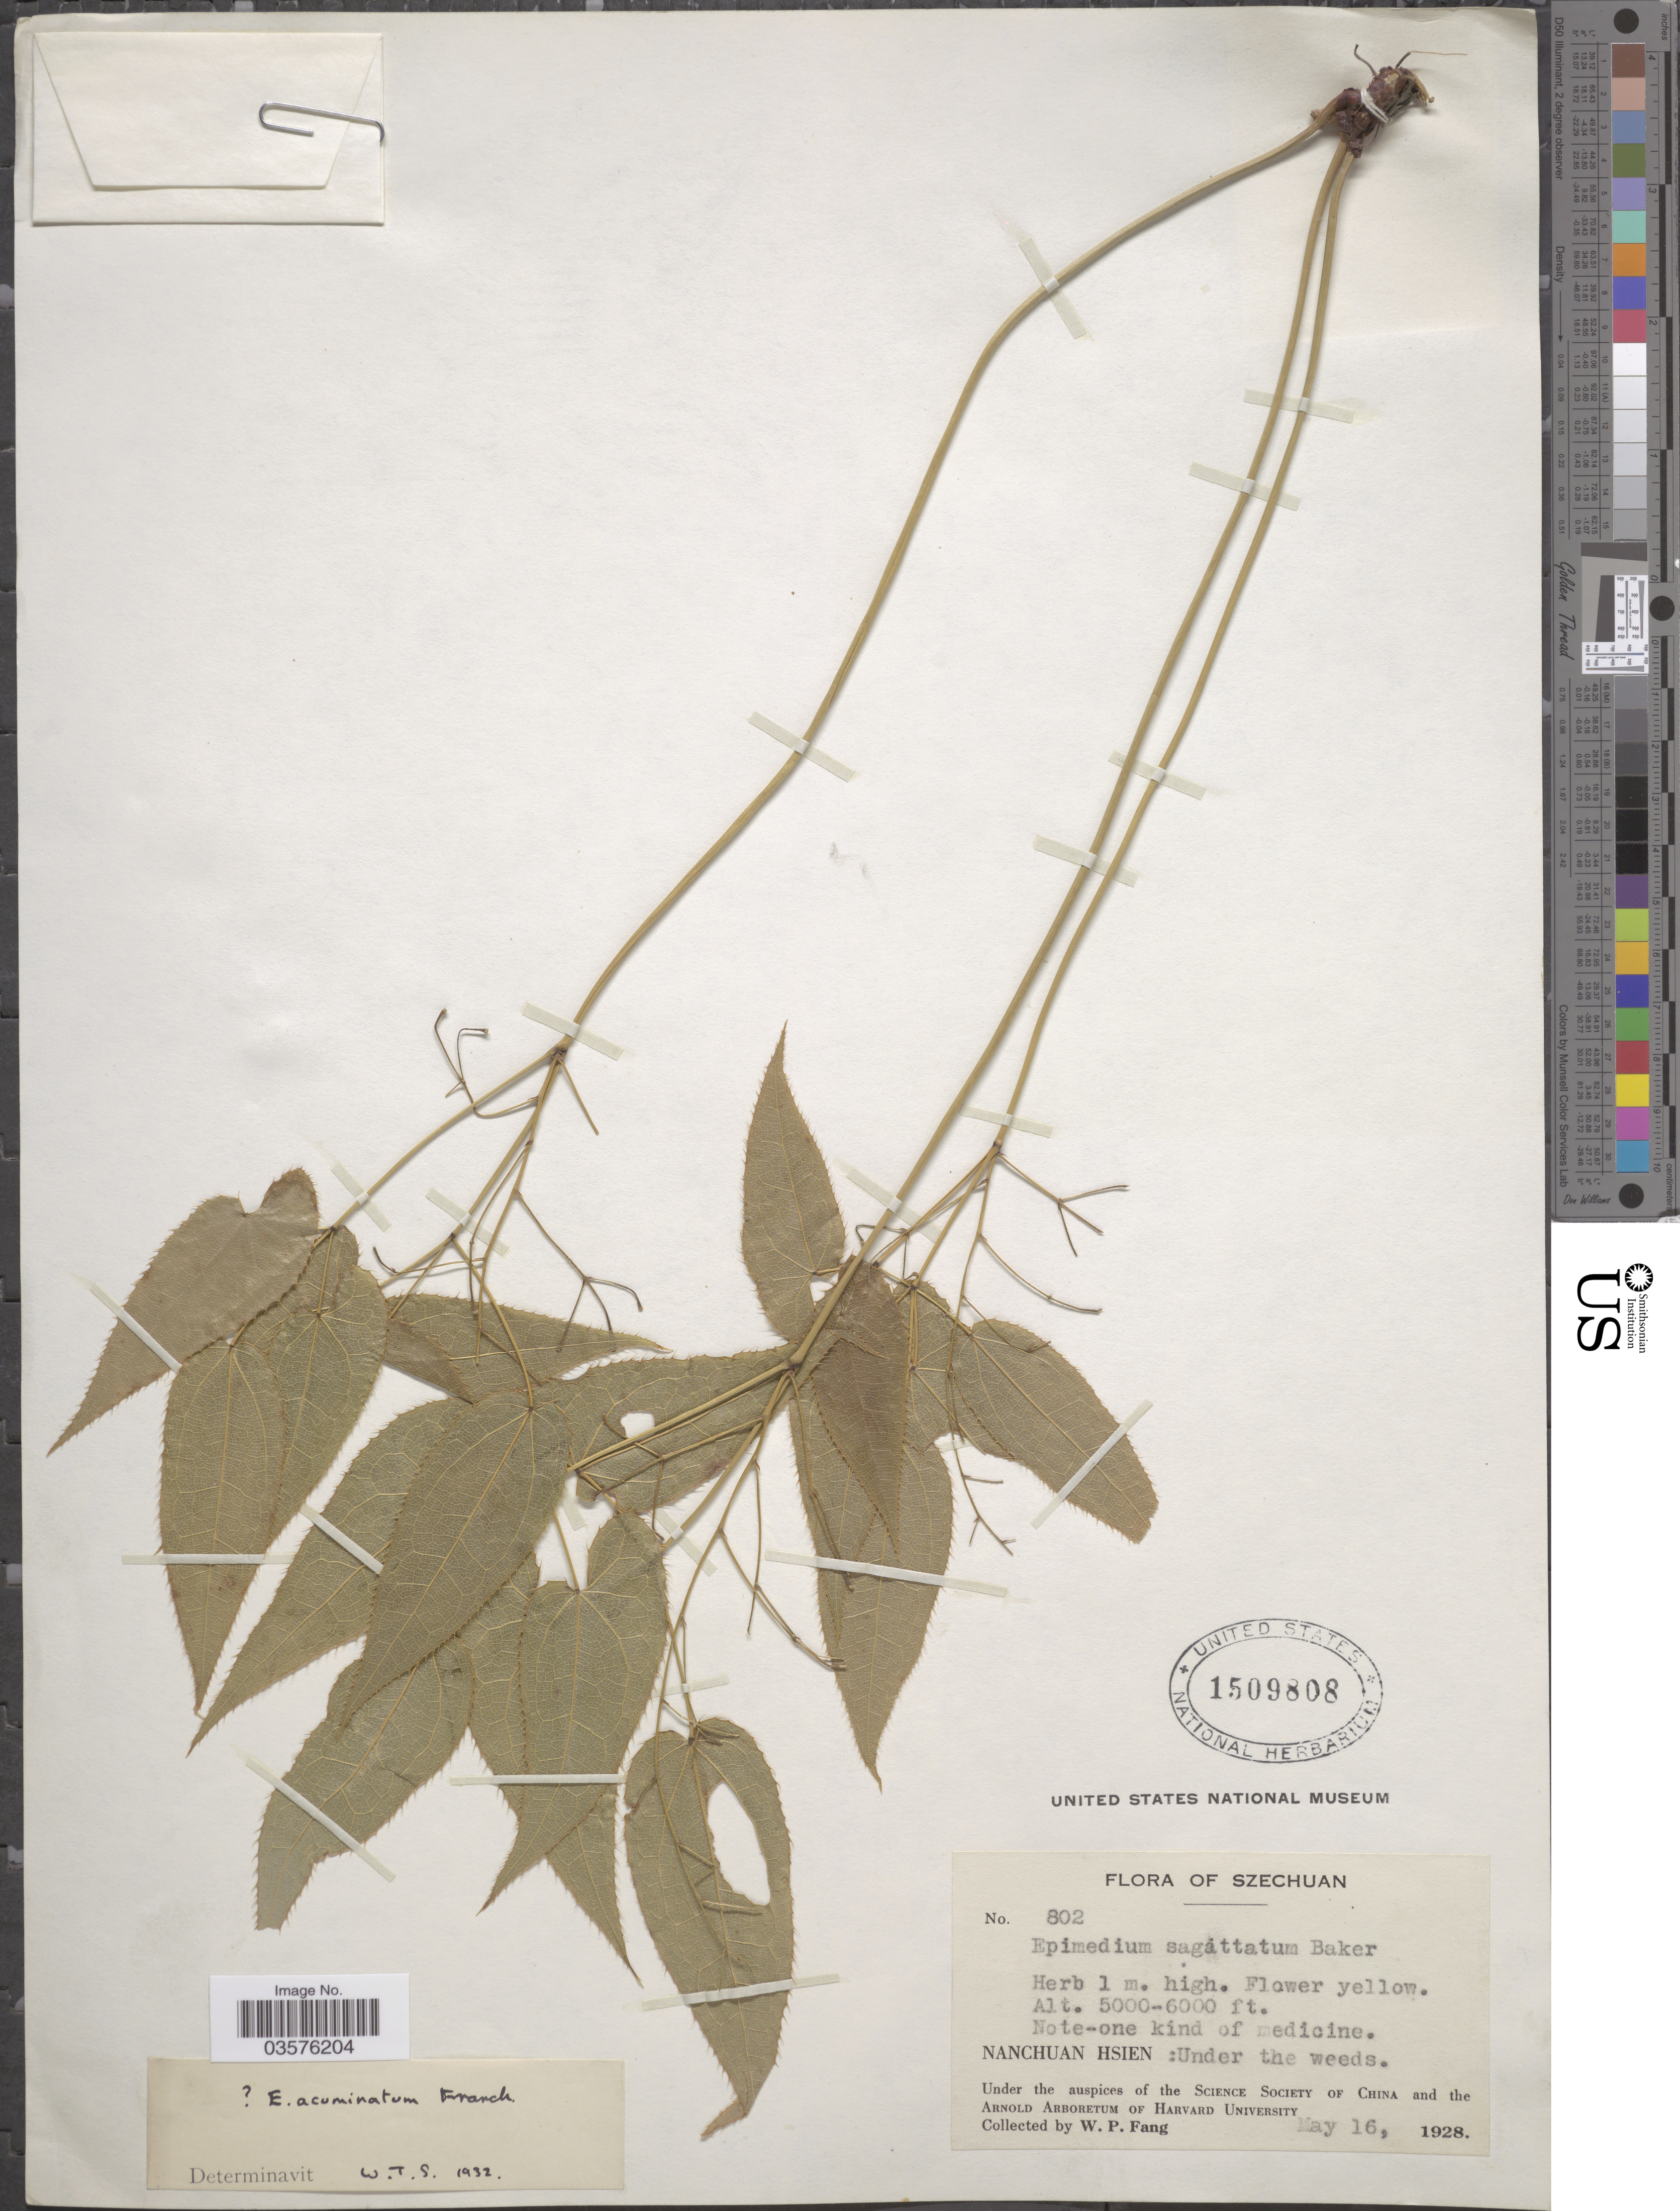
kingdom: Plantae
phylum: Tracheophyta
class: Magnoliopsida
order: Ranunculales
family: Berberidaceae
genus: Epimedium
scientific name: Epimedium acuminatum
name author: Franch.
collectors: W. P. Fang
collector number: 802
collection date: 1928-05-16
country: China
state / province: Sichuan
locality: Nanchuan Hsien: Under the weeds.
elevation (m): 1524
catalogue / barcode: US 1509808